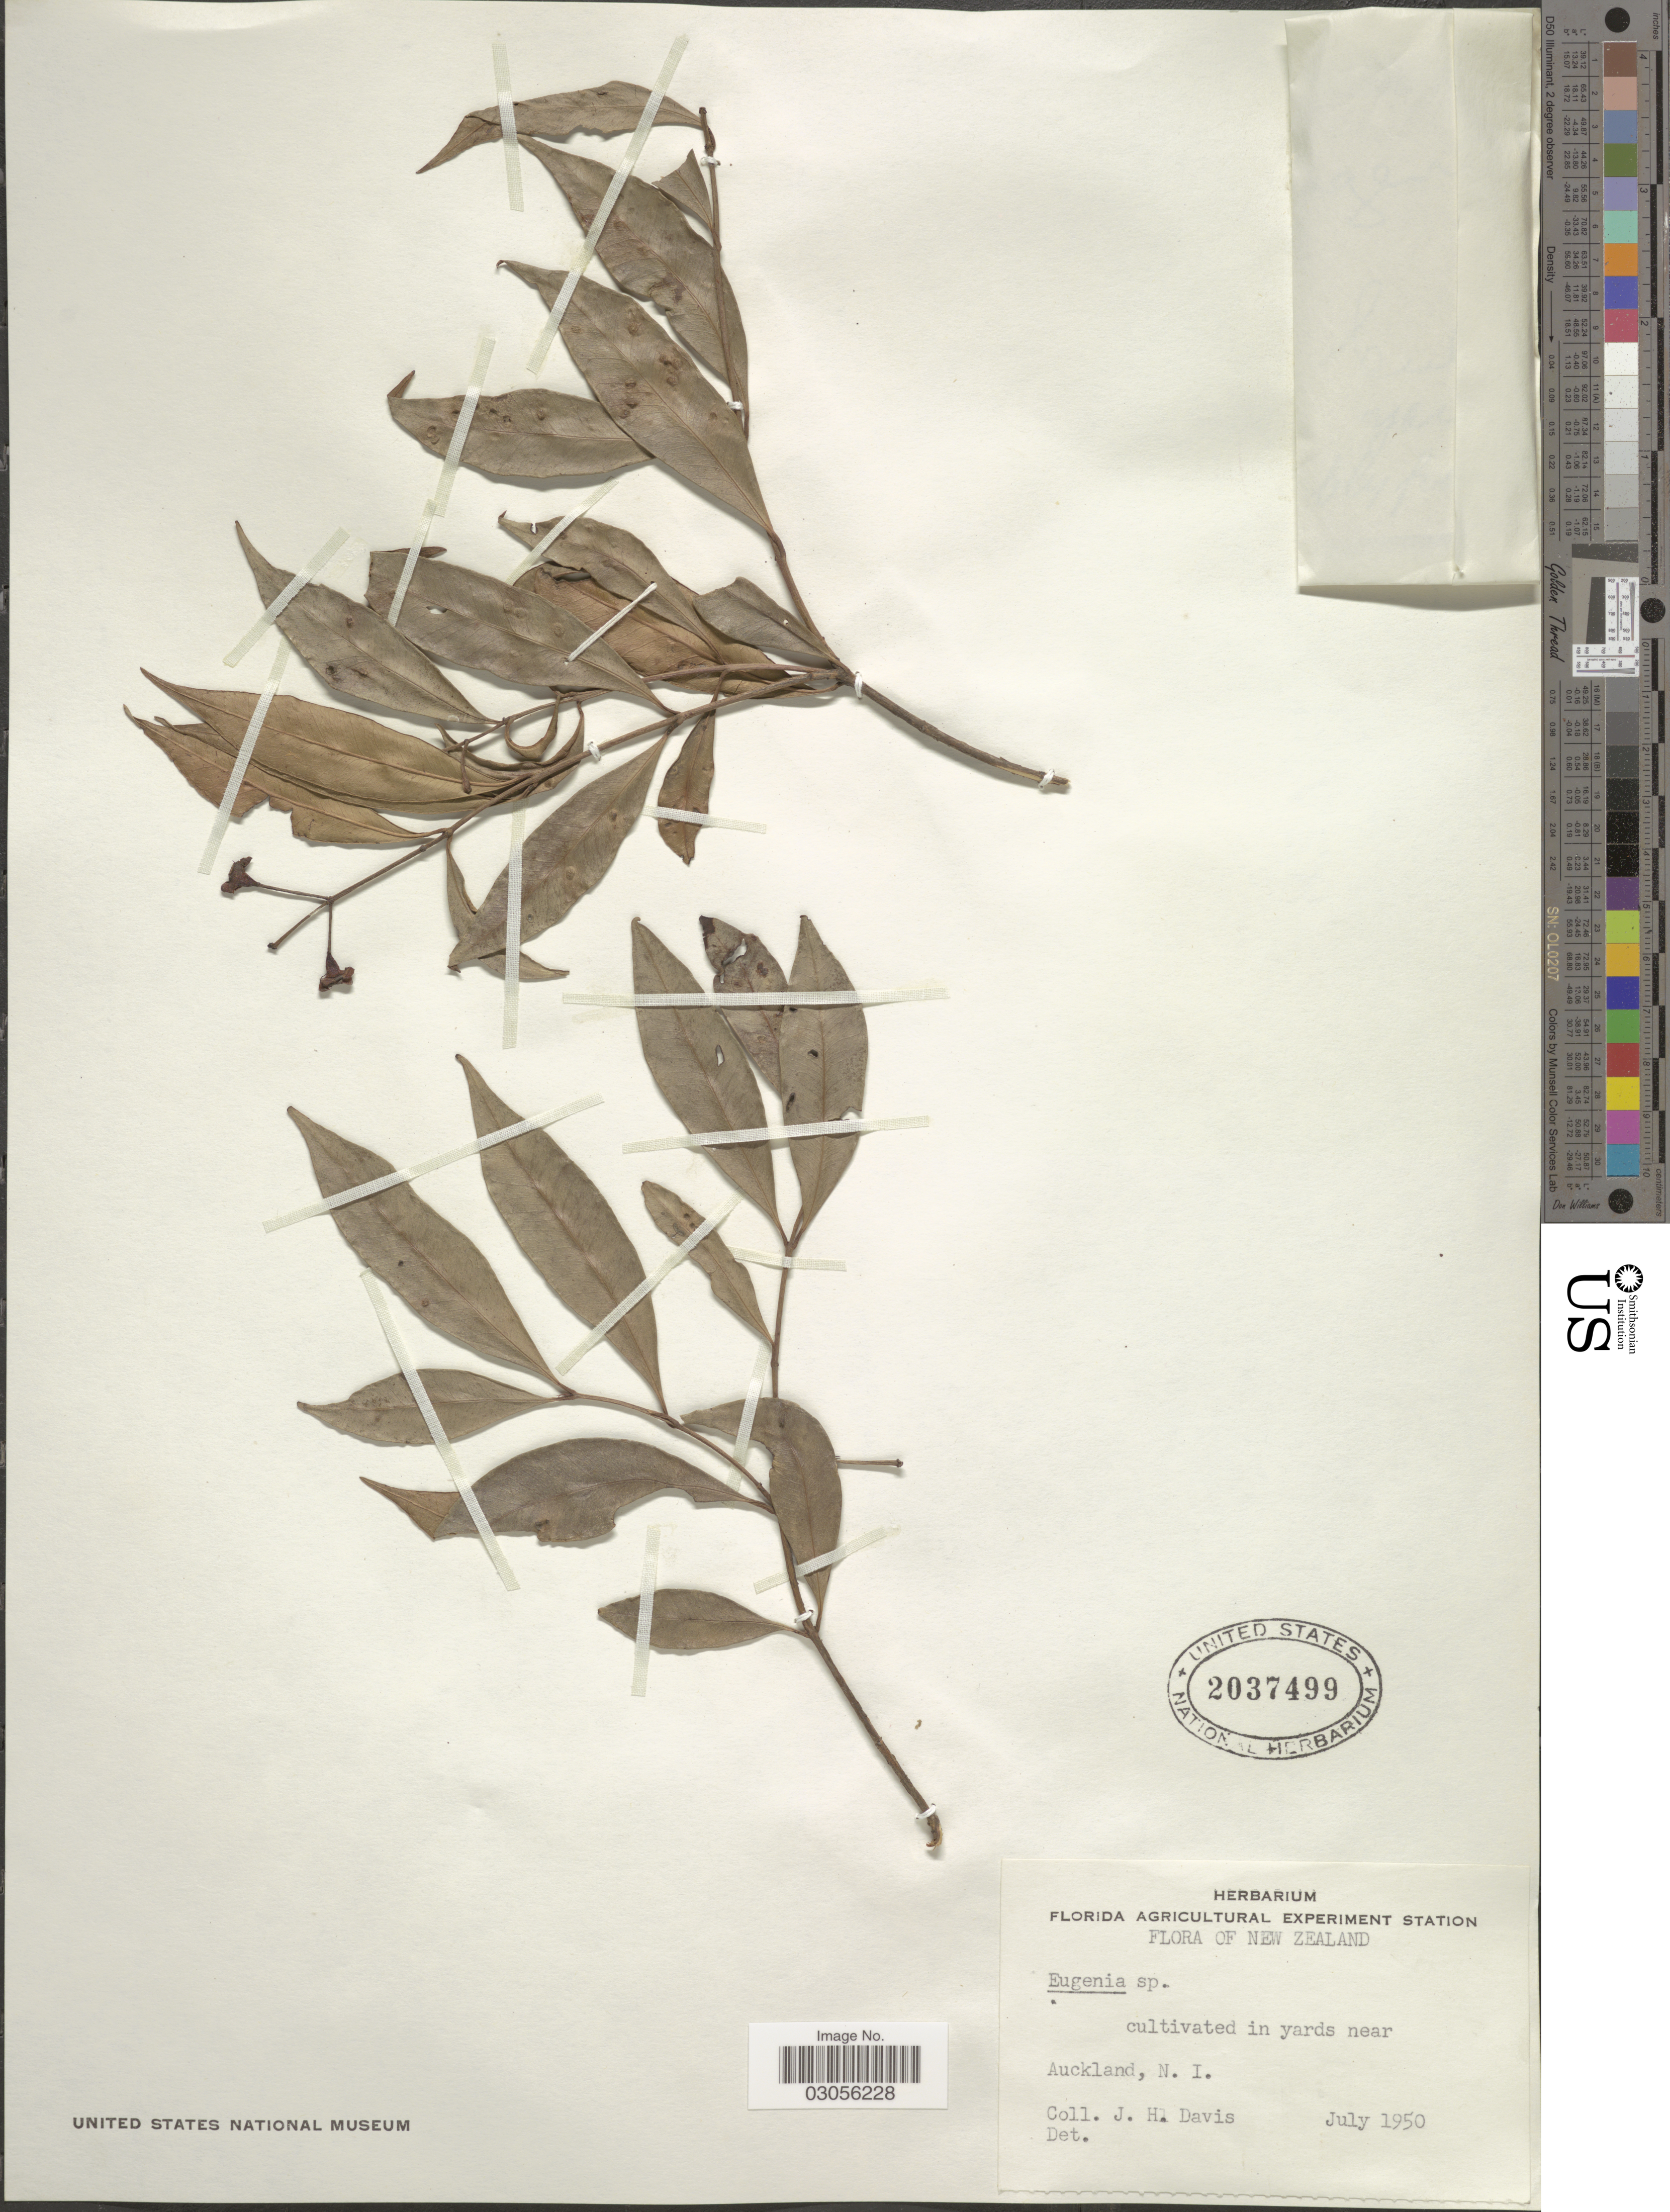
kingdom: Plantae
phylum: Tracheophyta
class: Magnoliopsida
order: Myrtales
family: Myrtaceae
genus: Eugenia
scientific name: Eugenia sp.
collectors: J. Davis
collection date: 1950-07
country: New Zealand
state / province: Auckland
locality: Cultivated in yards near Auckland, N.I.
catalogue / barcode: US 2037499